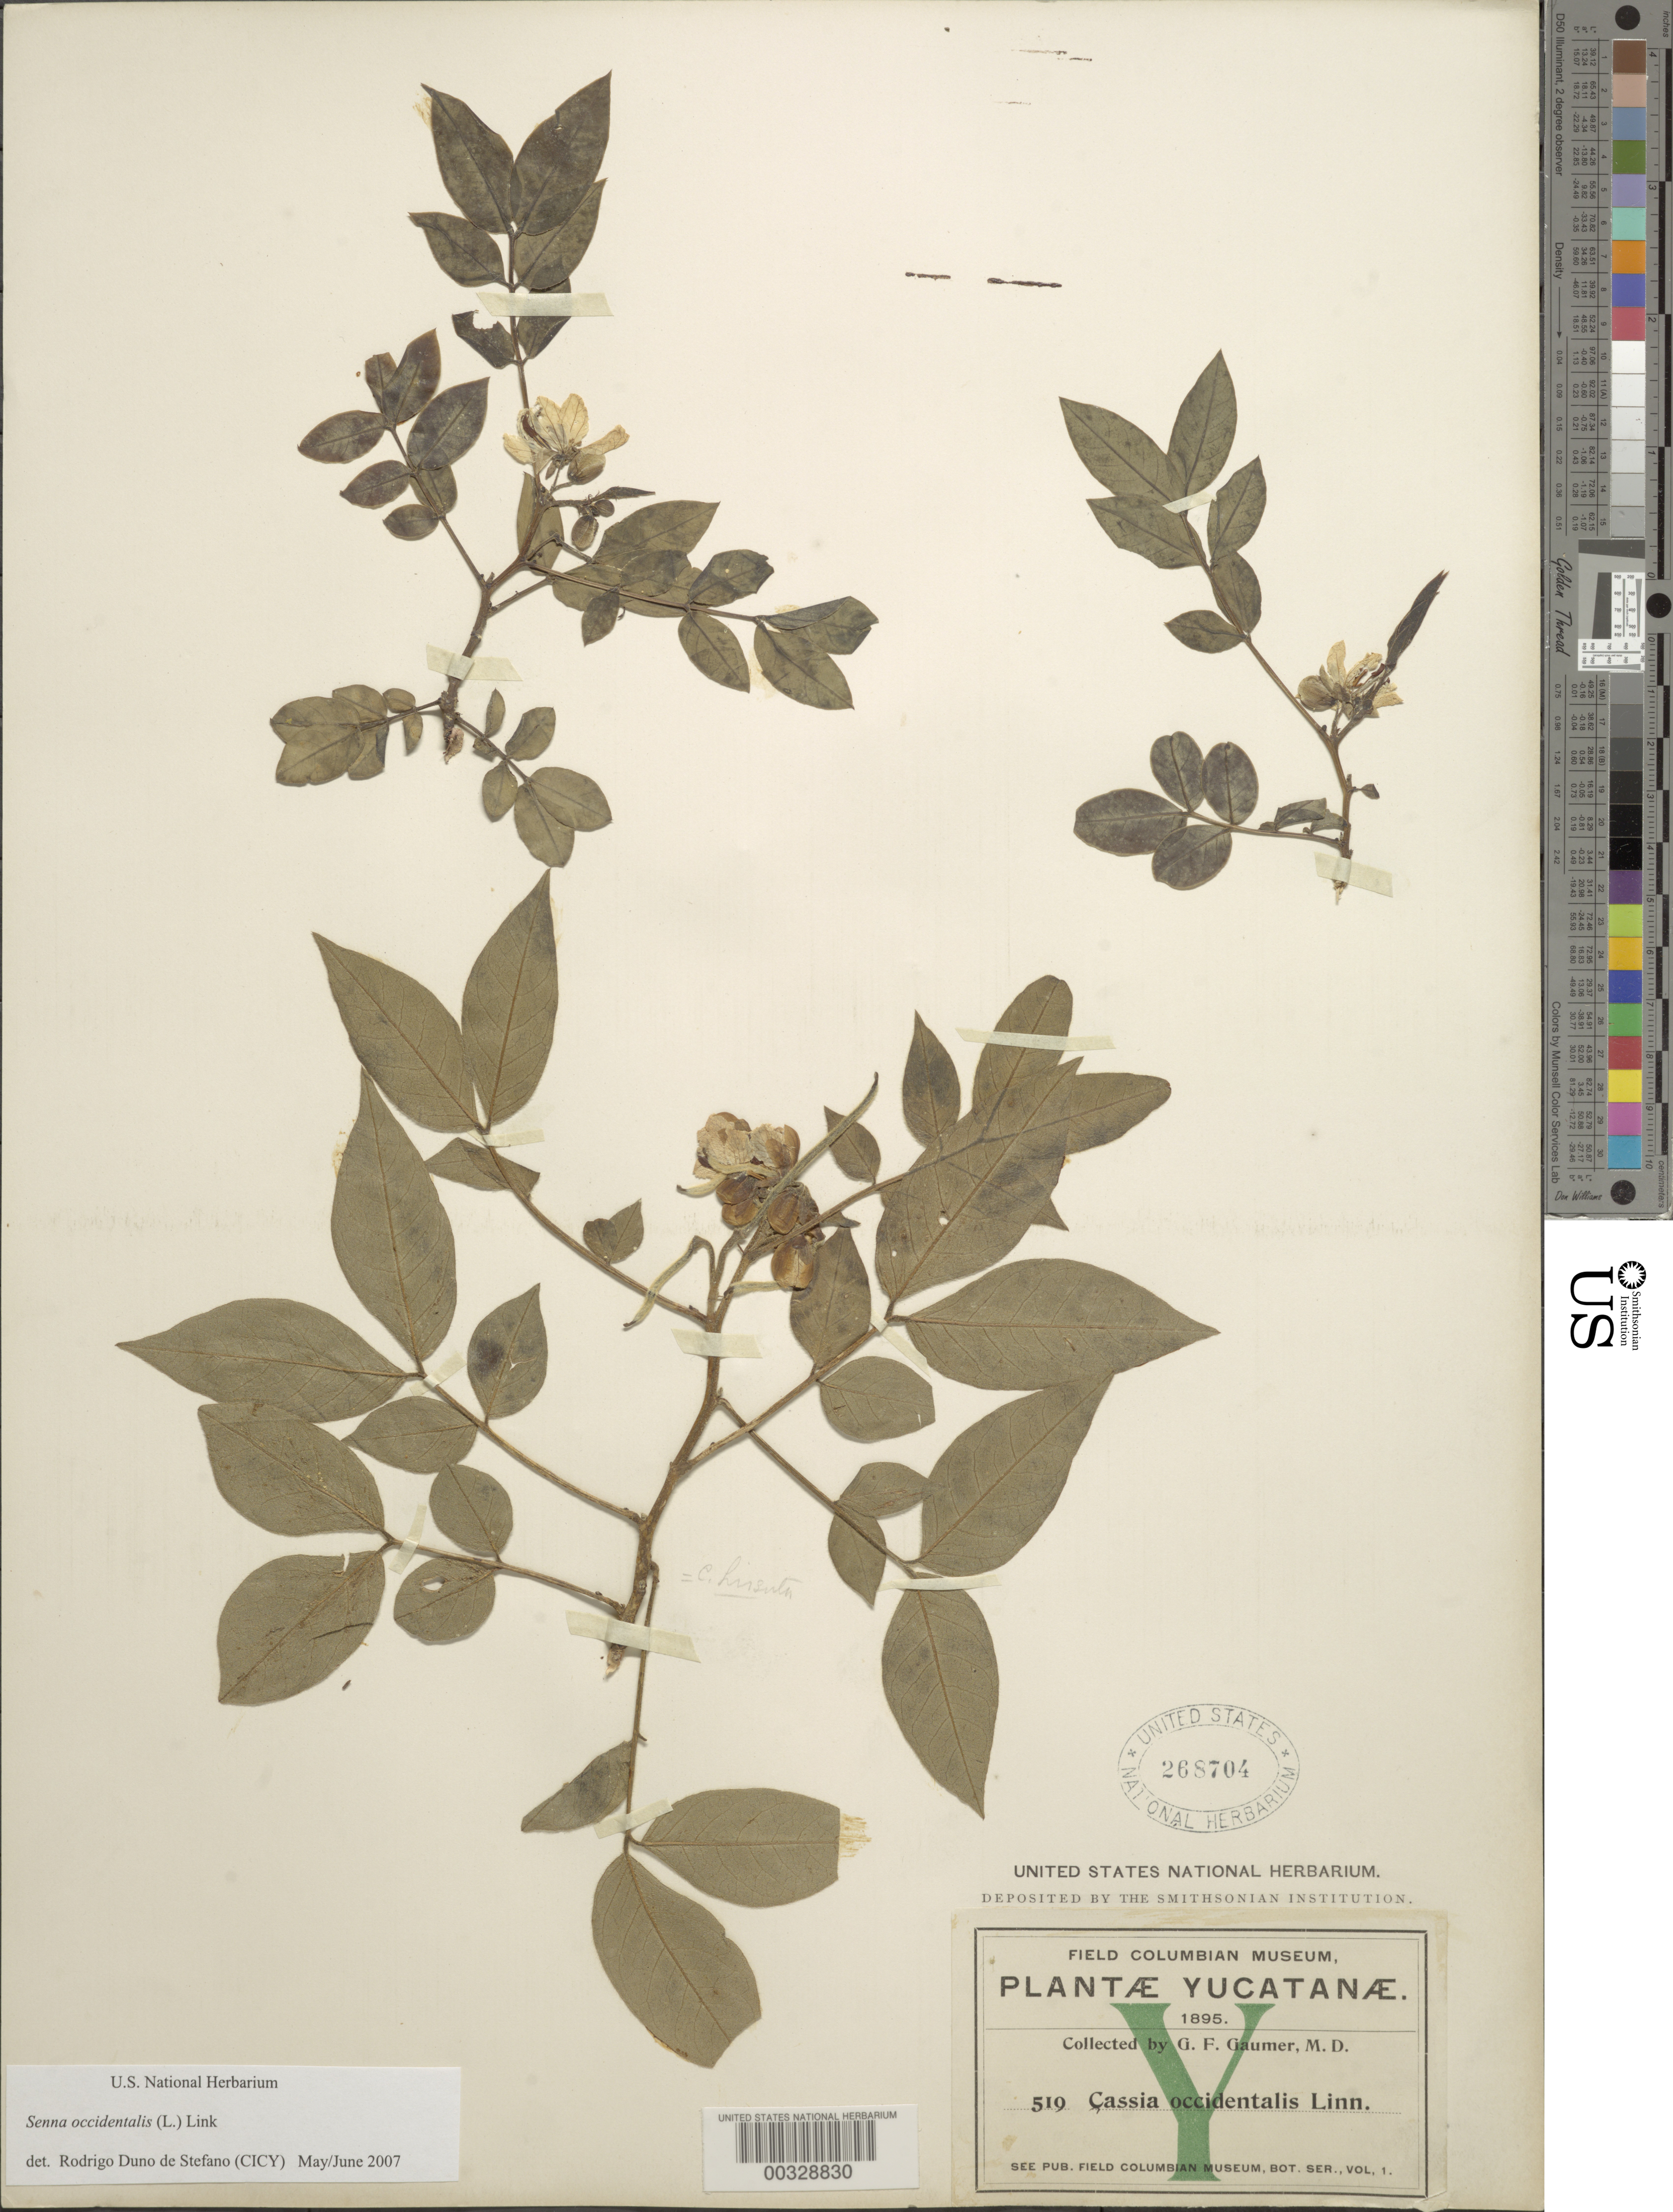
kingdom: Plantae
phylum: Tracheophyta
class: Magnoliopsida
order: Fabales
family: Fabaceae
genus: Senna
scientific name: Senna occidentalis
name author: (L.) Link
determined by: Duno de Stefano, R.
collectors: G. F. Gaumer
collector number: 519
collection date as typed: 1895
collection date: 1895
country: Mexico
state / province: Yucatán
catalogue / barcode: US 268704